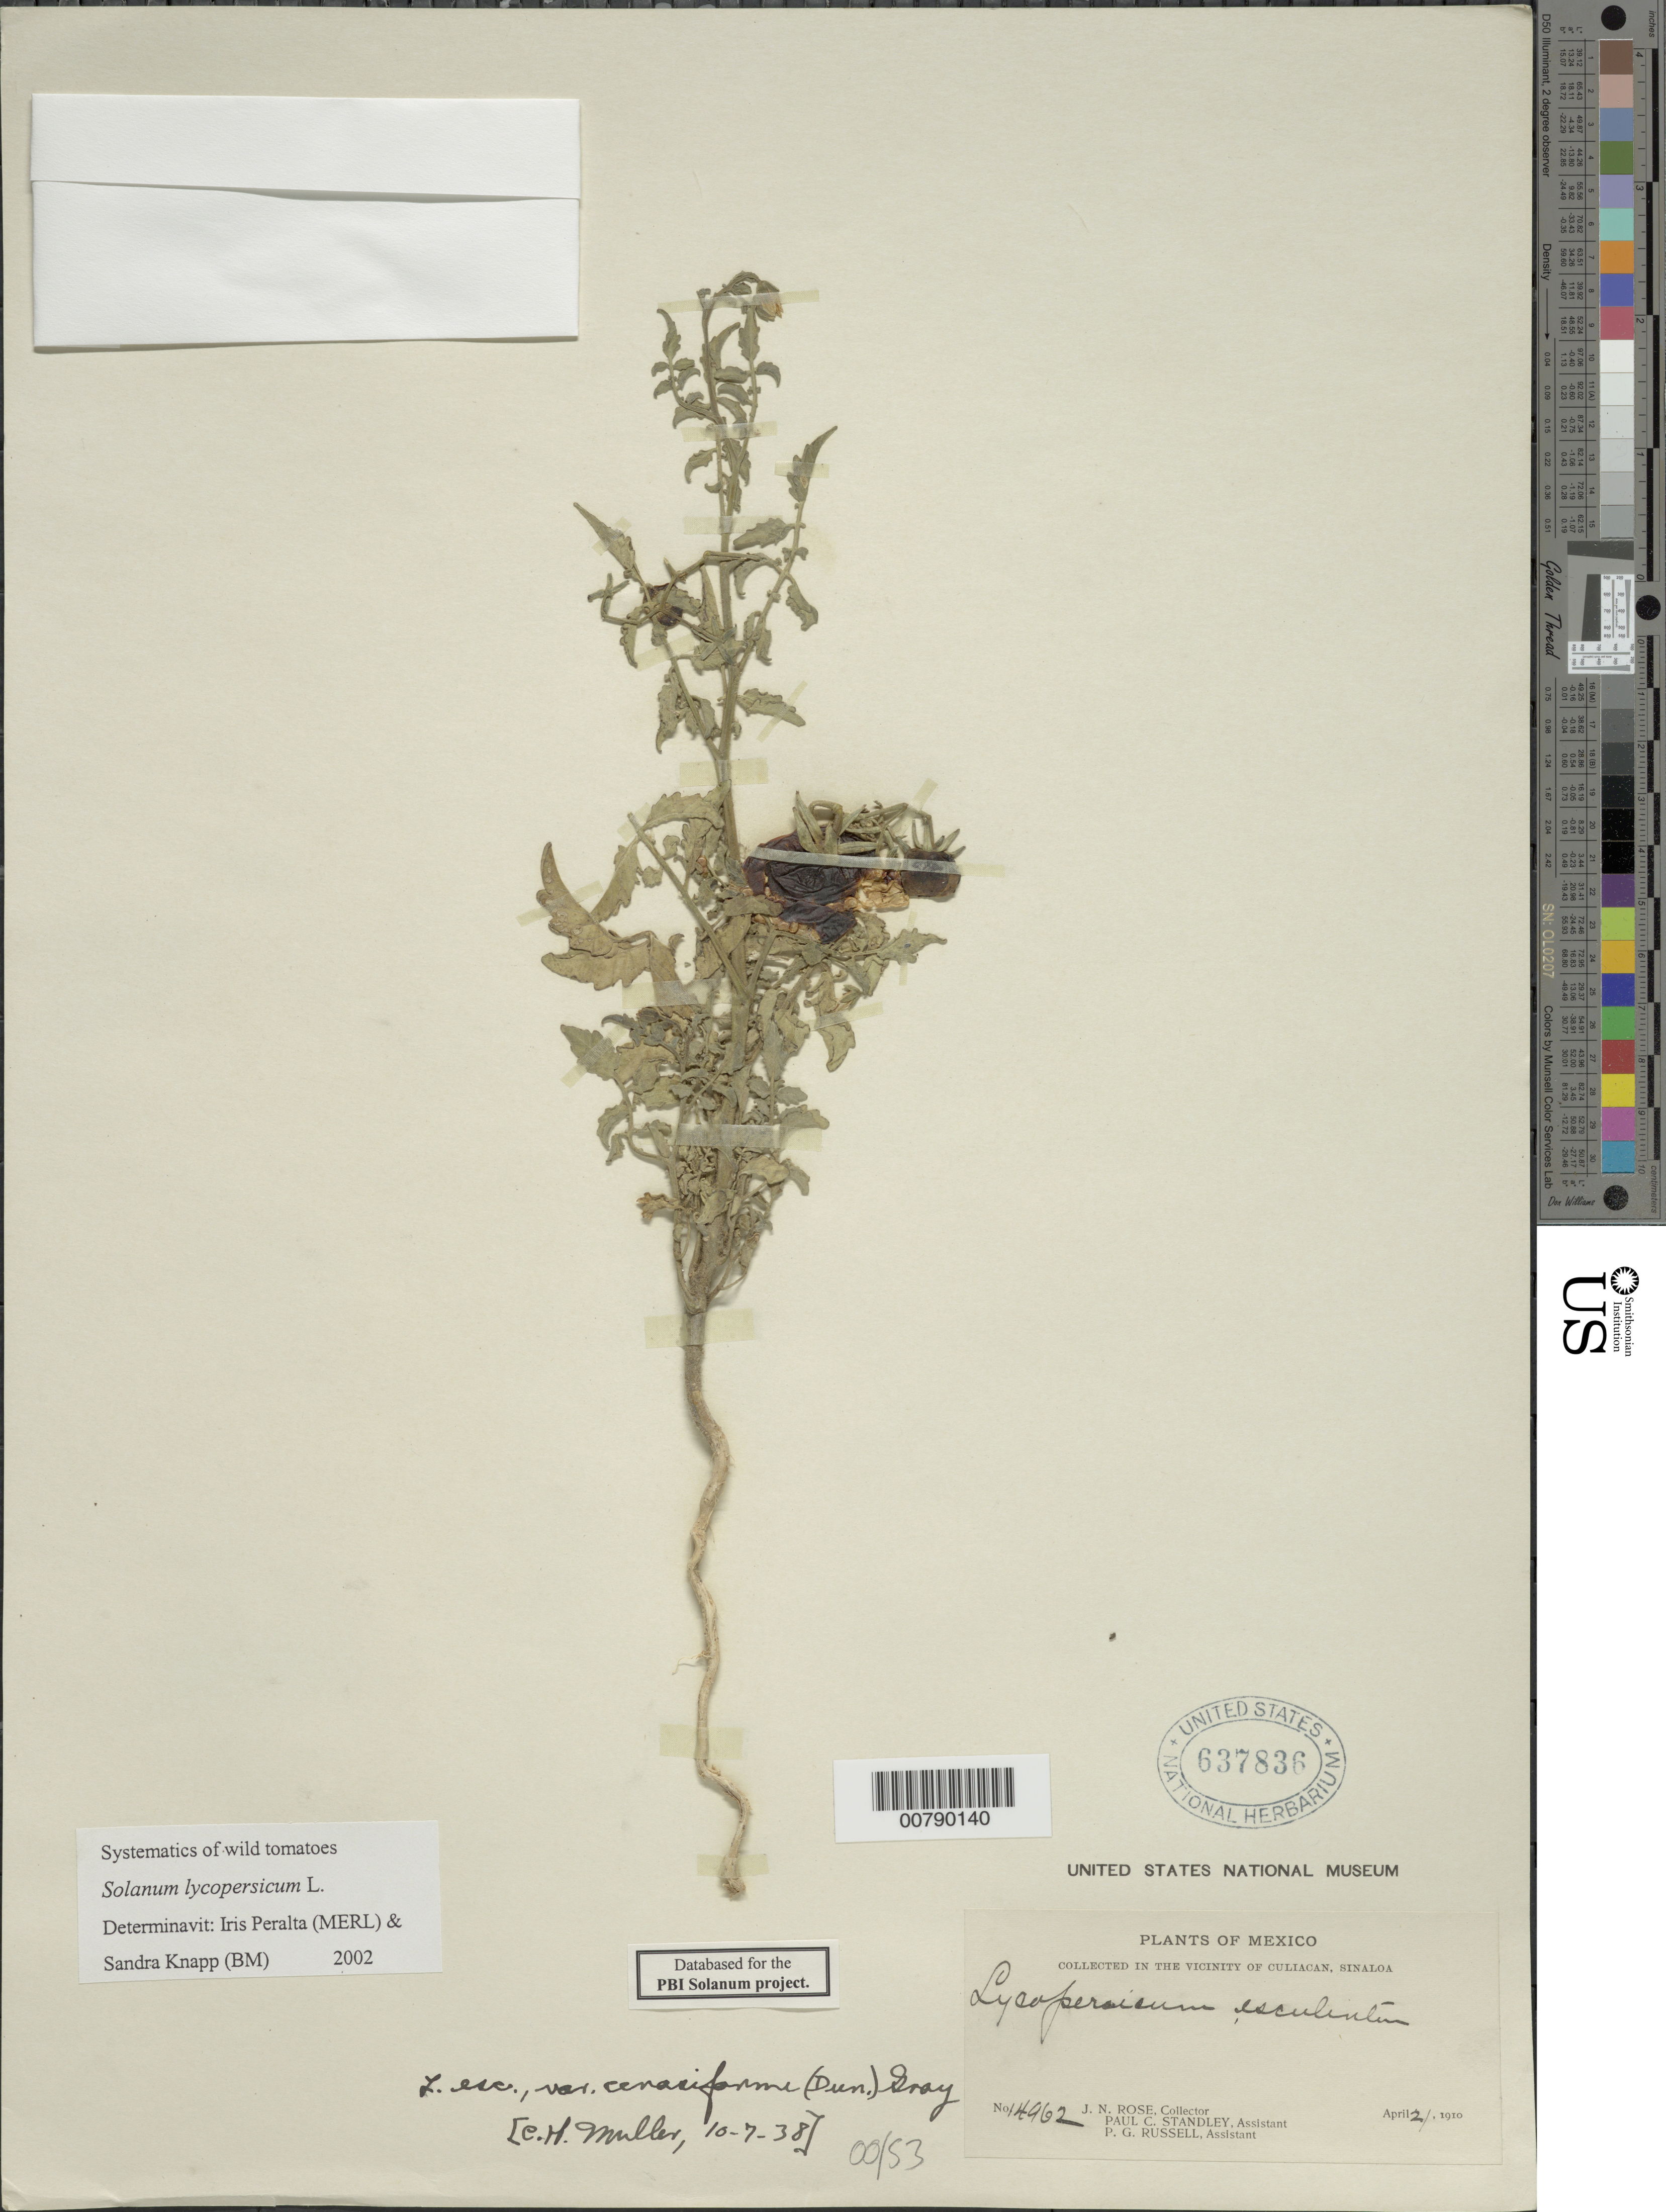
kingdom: Plantae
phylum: Tracheophyta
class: Magnoliopsida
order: Solanales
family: Solanaceae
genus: Solanum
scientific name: Solanum lycopersicum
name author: L.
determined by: Peralta, Iris E.; Knapp, S. D.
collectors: J. N. Rose, P. C. Standley & P. G. Russell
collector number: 14962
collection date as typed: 21 Apr 1910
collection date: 1910-04-21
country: Mexico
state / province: Sinaloa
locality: vicinity of Culiacan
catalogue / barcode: US 637836